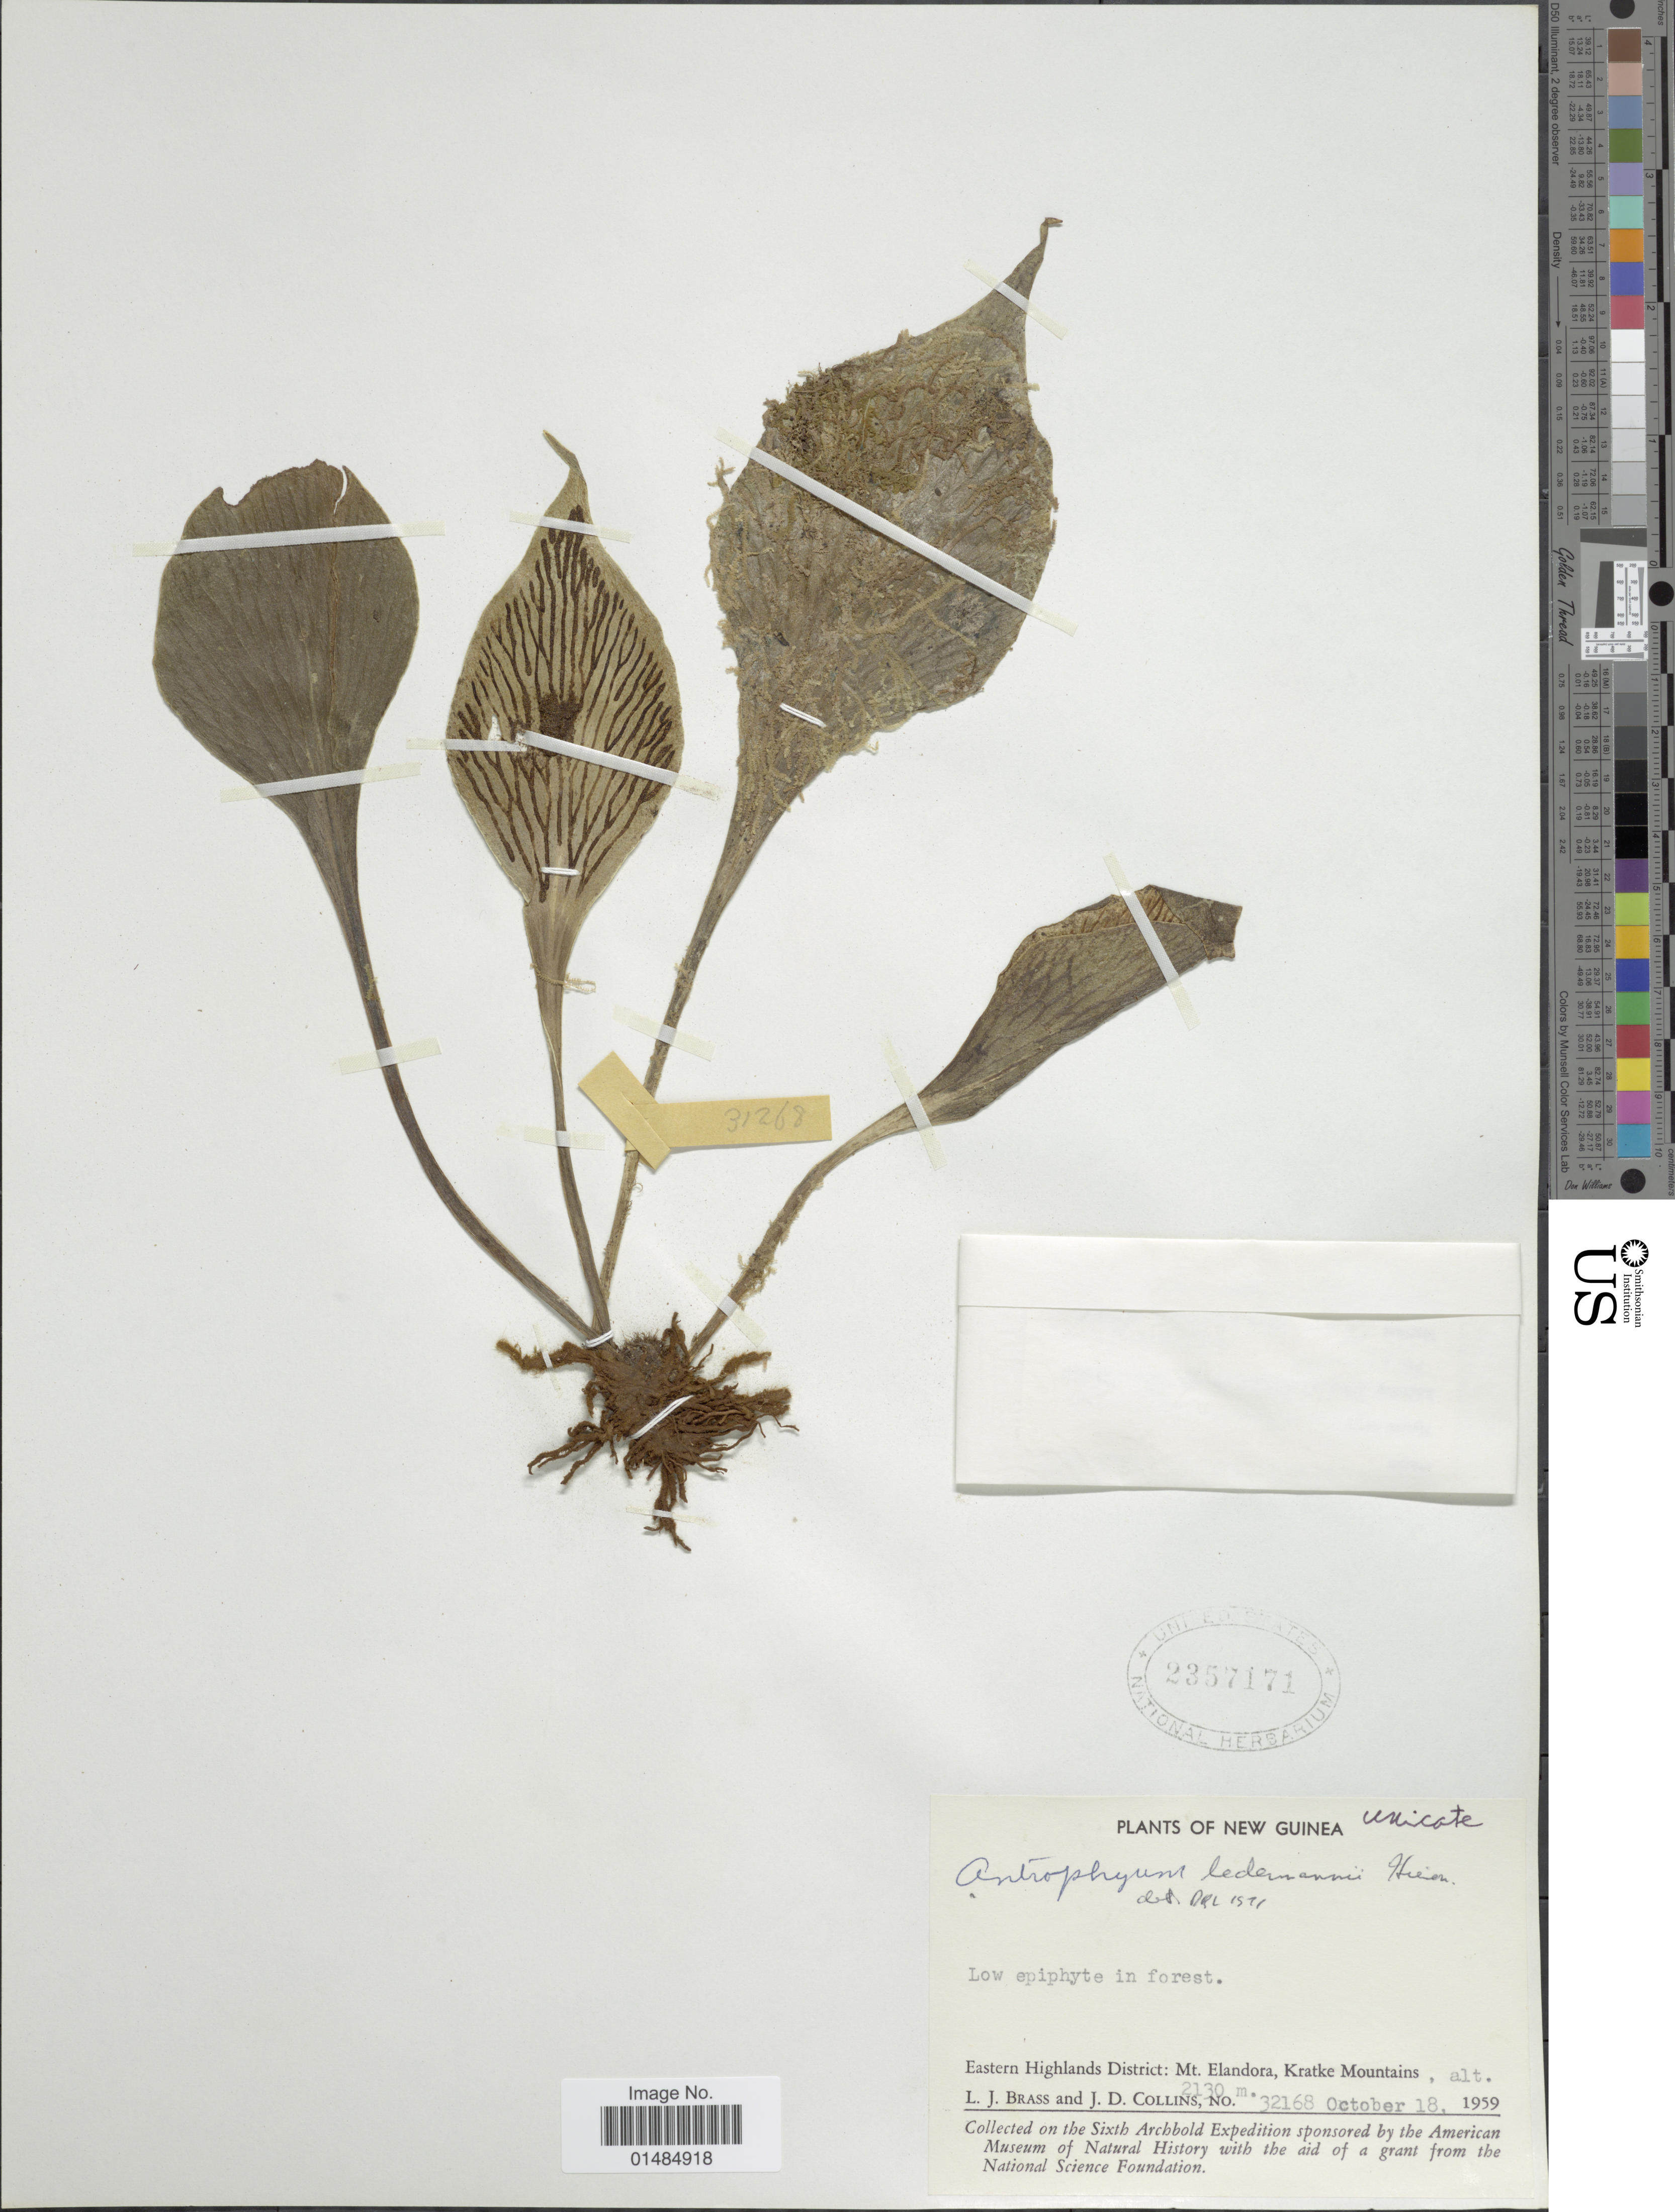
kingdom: Plantae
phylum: Tracheophyta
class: Polypodiopsida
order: Polypodiales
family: Pteridaceae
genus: Antrophyum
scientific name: Antrophyum ledermannii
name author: Hieron.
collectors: L. J. Brass & J. Collins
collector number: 32168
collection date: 1959-10-18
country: Papua New Guinea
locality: New Guinea, Eastern Highlands District: Mt. Elandora, Kratke Mountains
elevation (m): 2130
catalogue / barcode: US 2357171